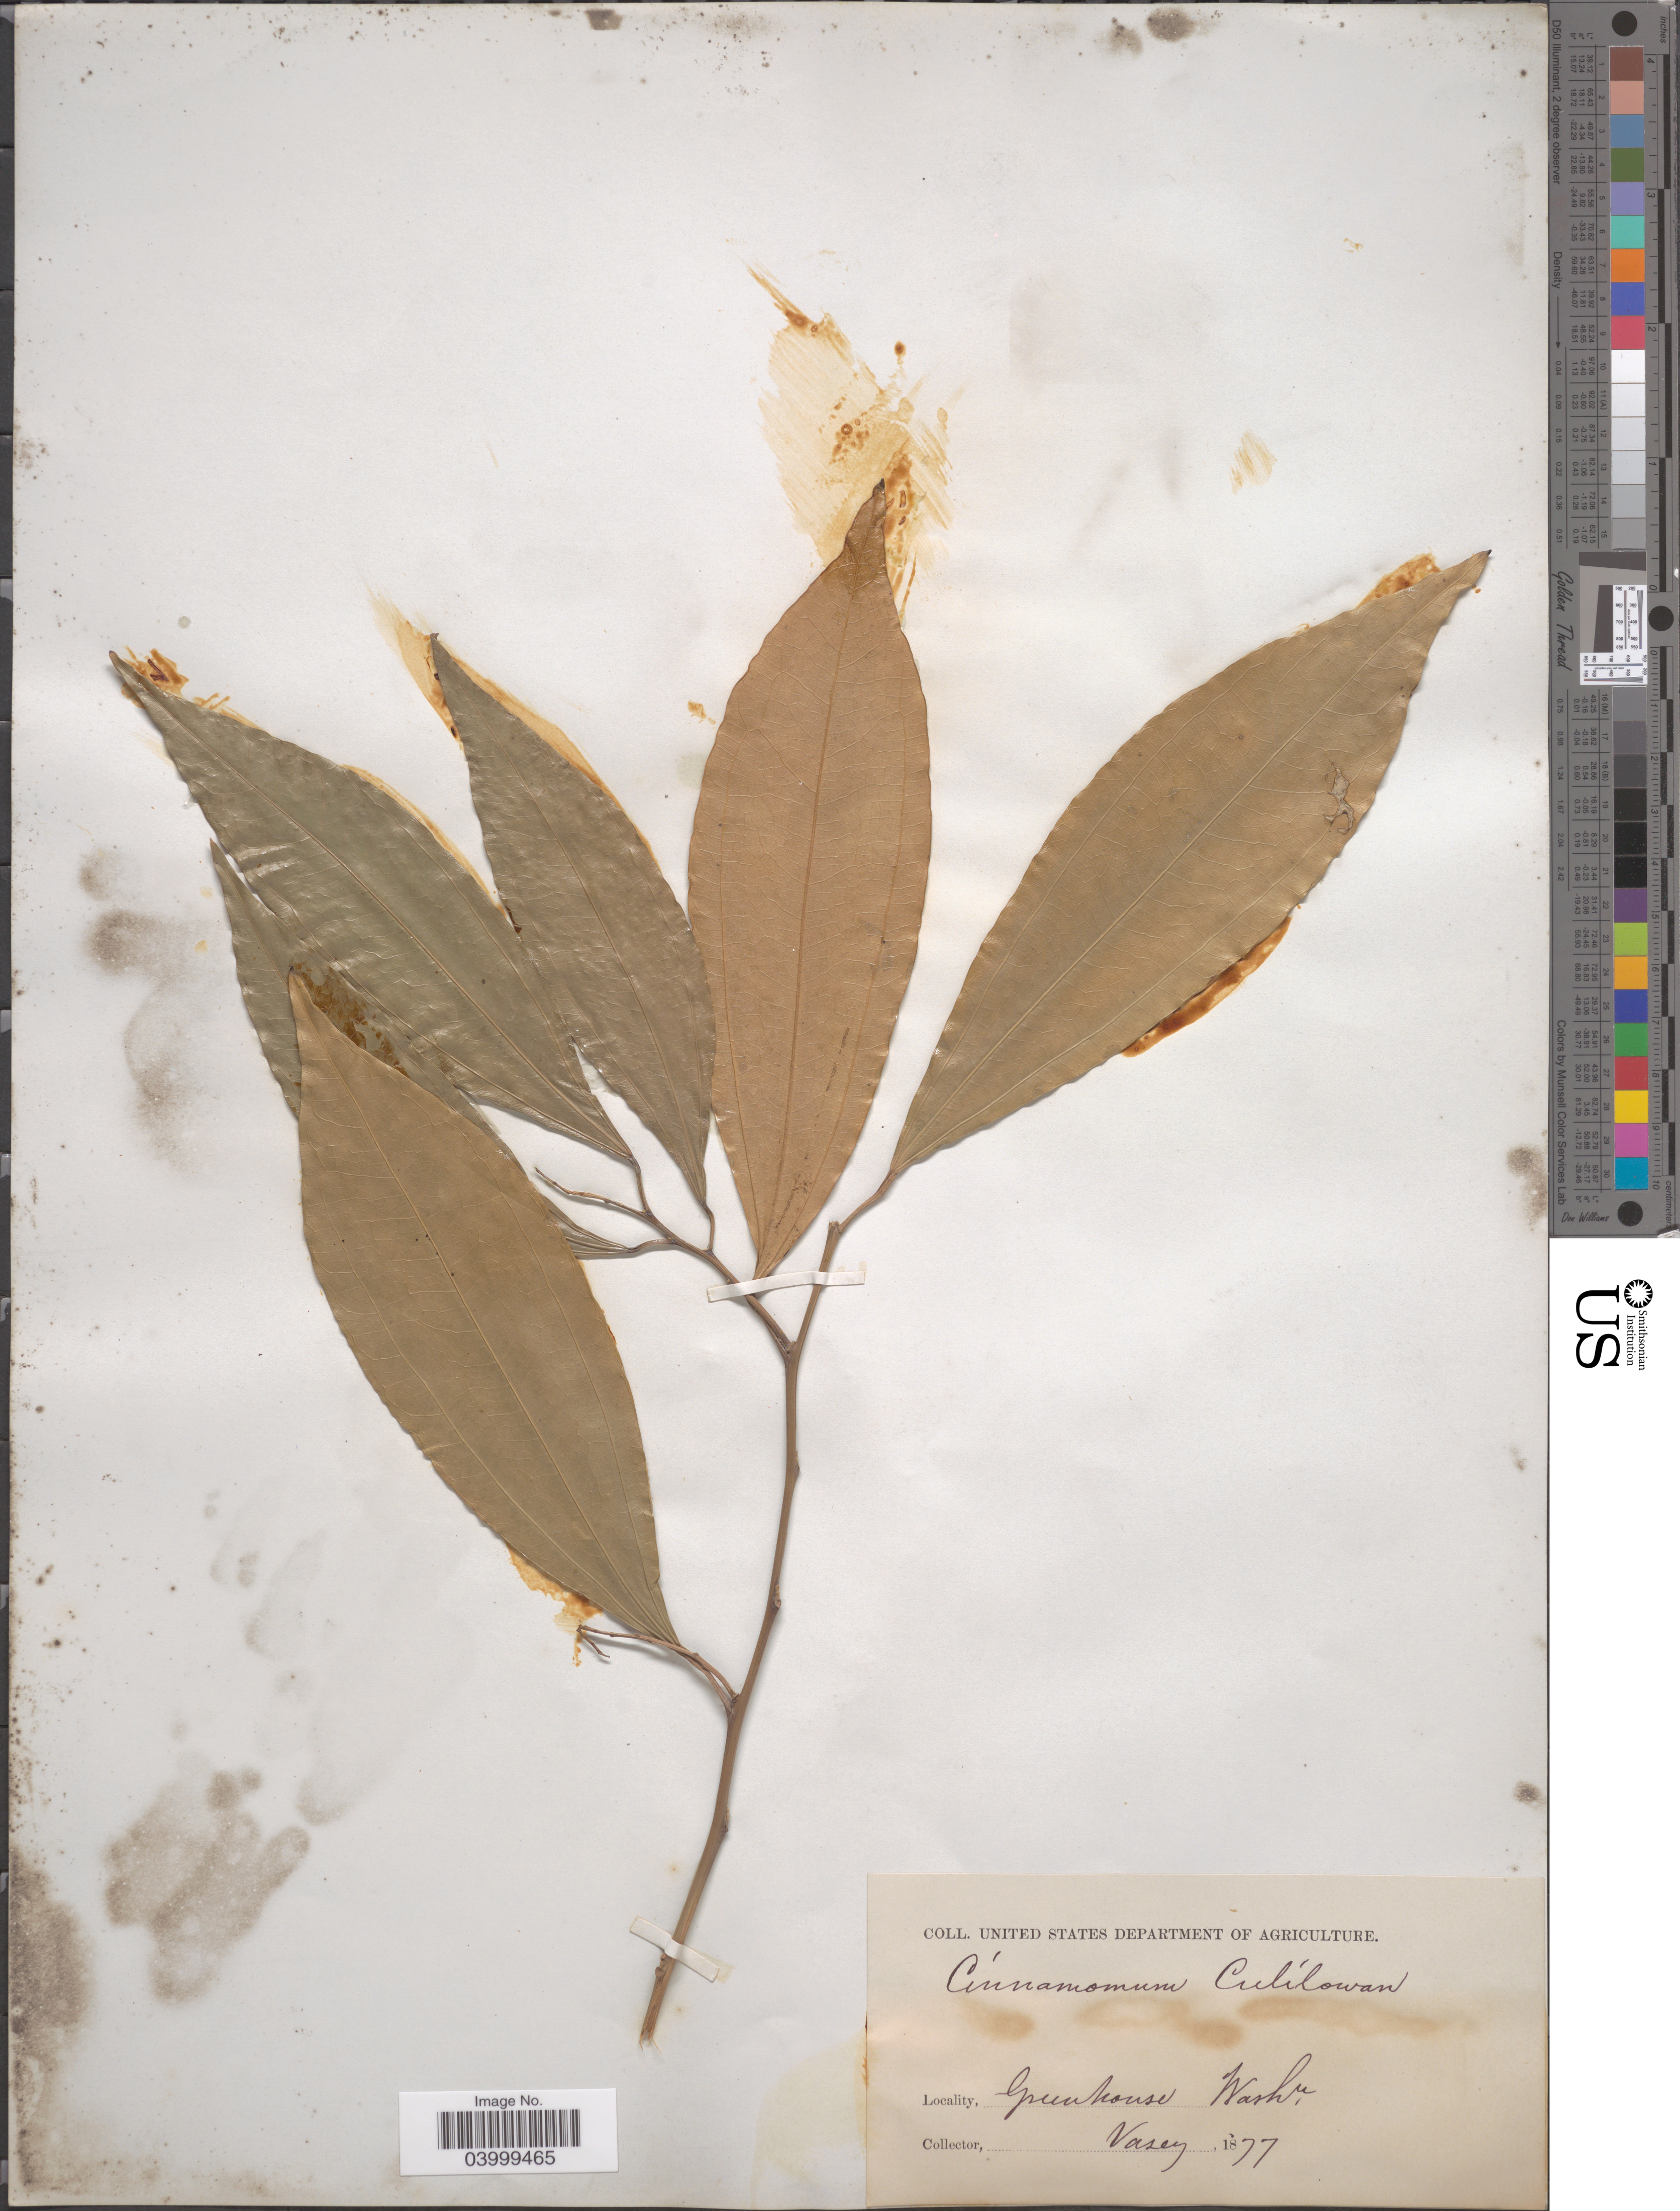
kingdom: Plantae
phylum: Tracheophyta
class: Magnoliopsida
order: Laurales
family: Lauraceae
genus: Cinnamomum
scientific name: Cinnamomum sp.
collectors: Vasey, --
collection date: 1877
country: United States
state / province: District of Columbia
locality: Greenhouse.